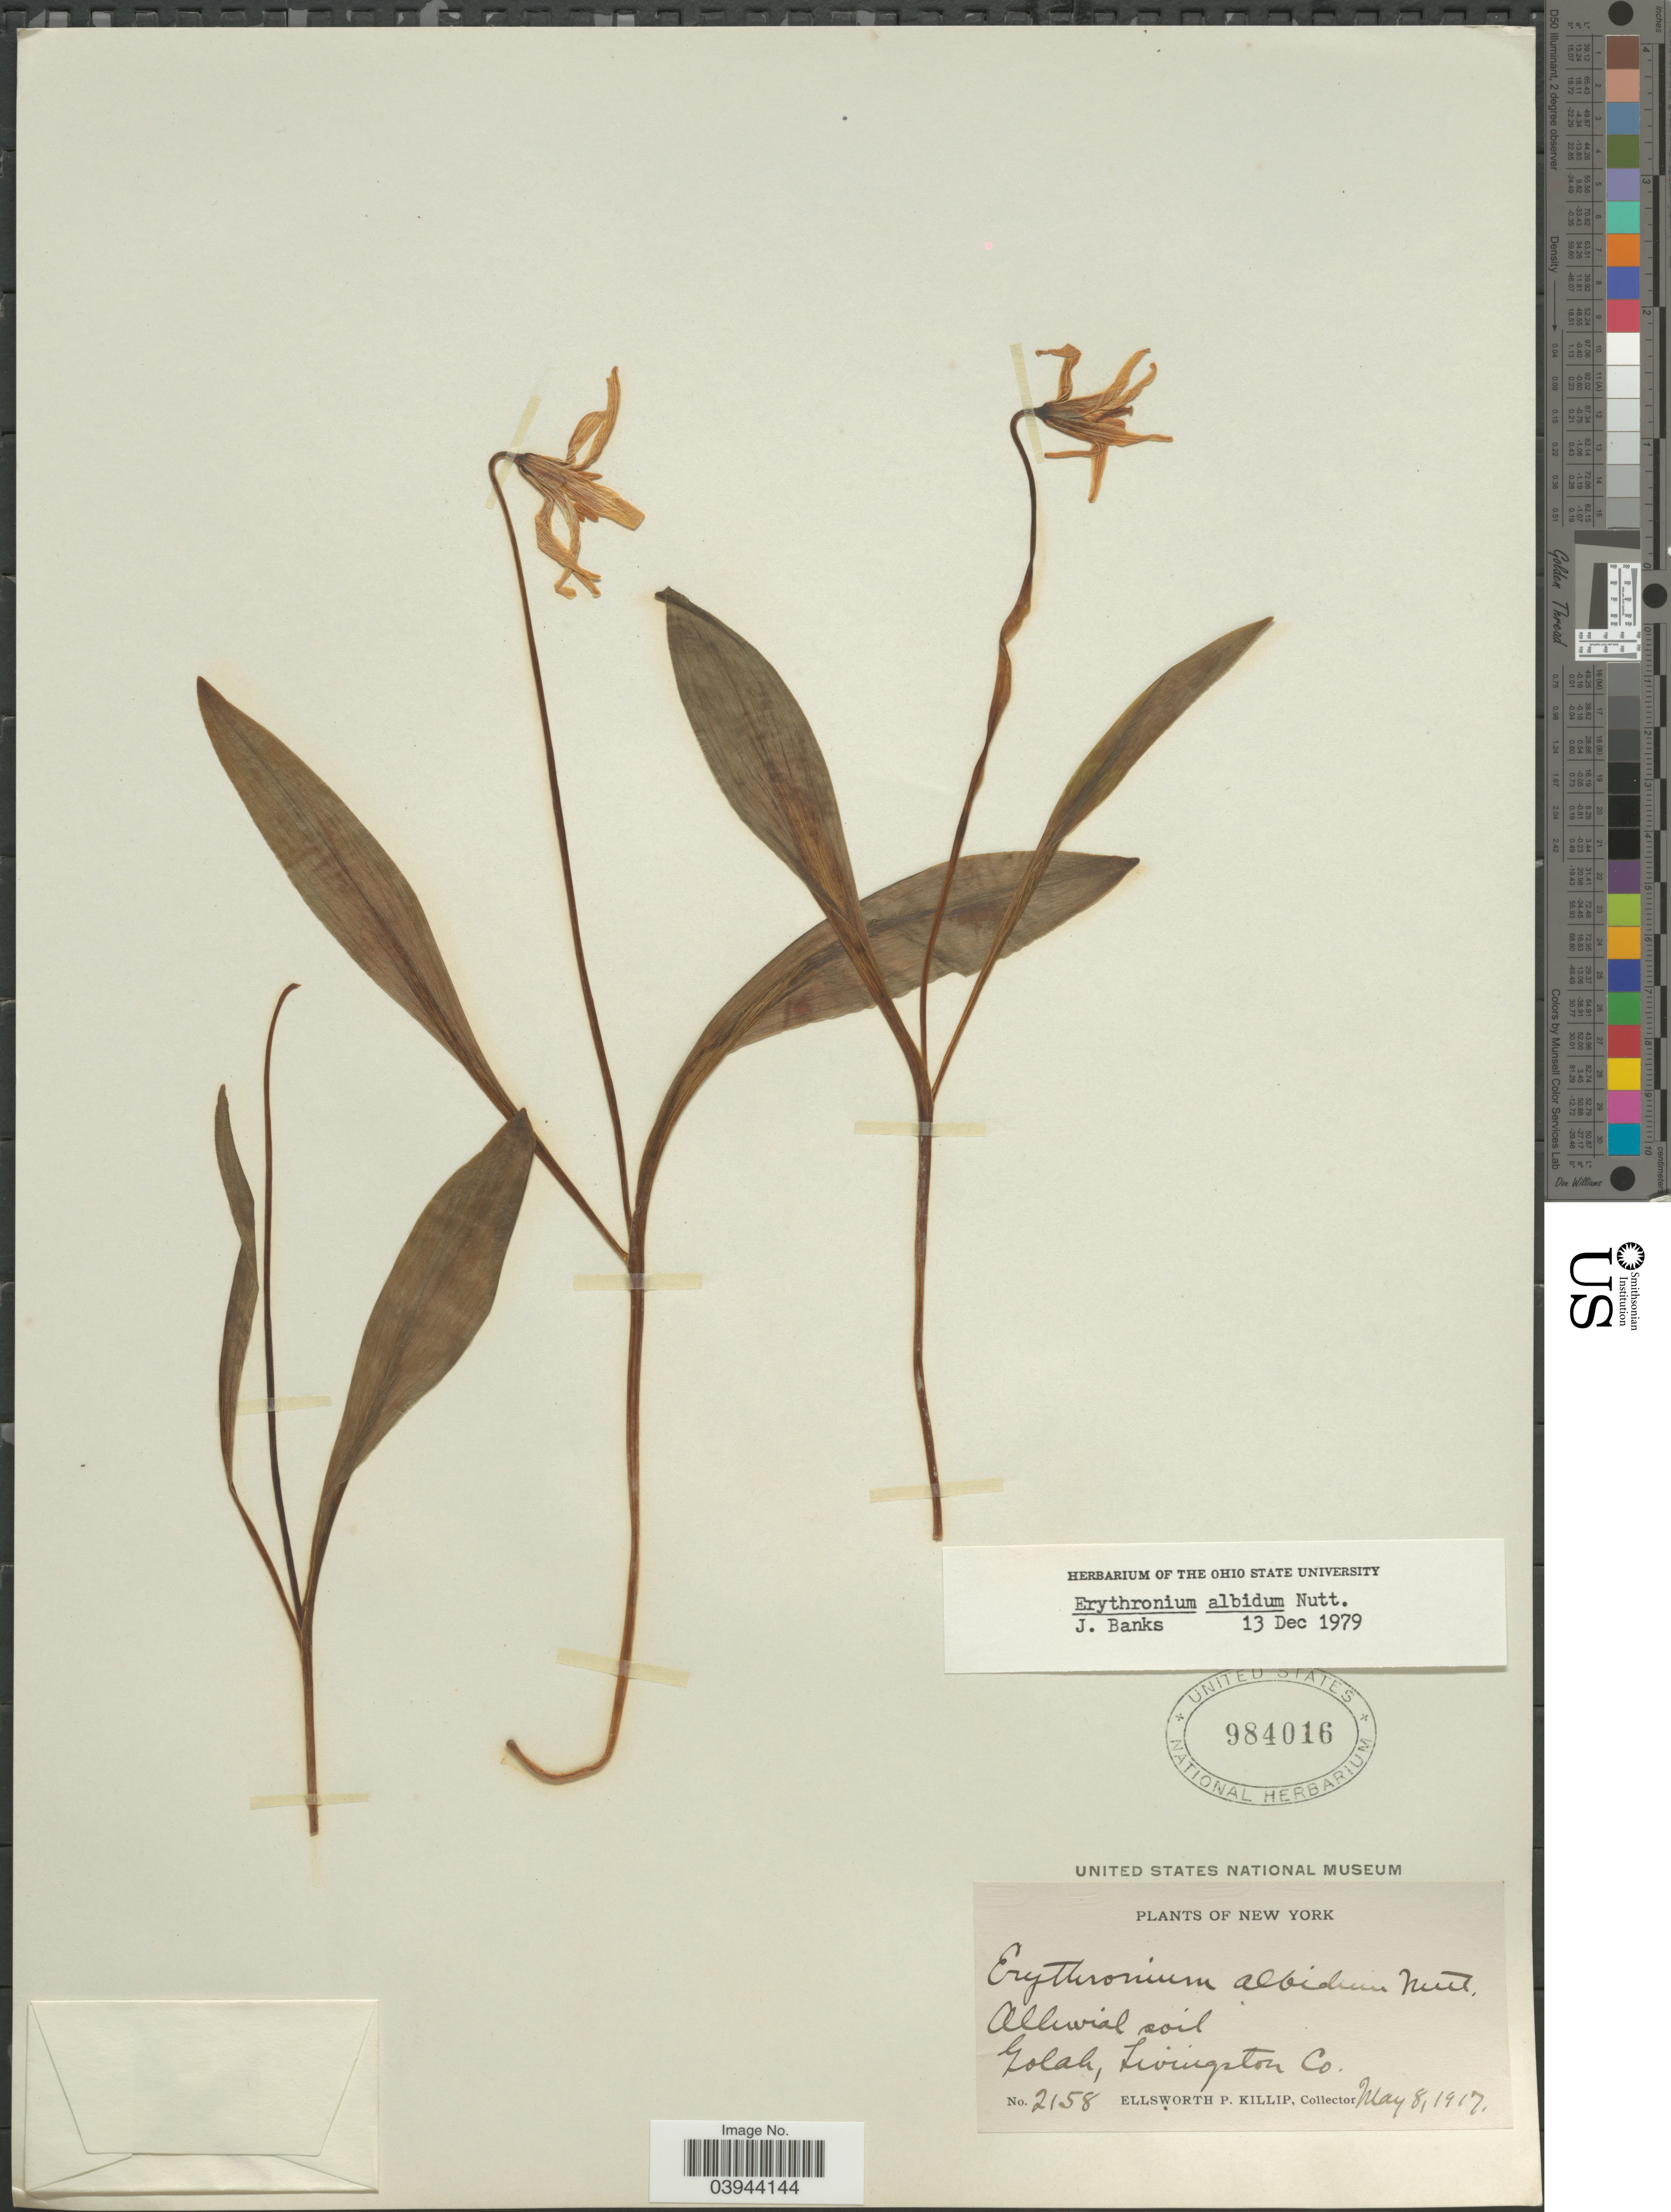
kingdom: Plantae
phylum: Tracheophyta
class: Liliopsida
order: Liliales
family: Liliaceae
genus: Erythronium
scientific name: Erythronium albidum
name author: Nutt.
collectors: E. P. Killip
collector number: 2158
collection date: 1917-05-08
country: United States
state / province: New York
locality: Golah, Livingston Co.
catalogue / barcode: US 984016